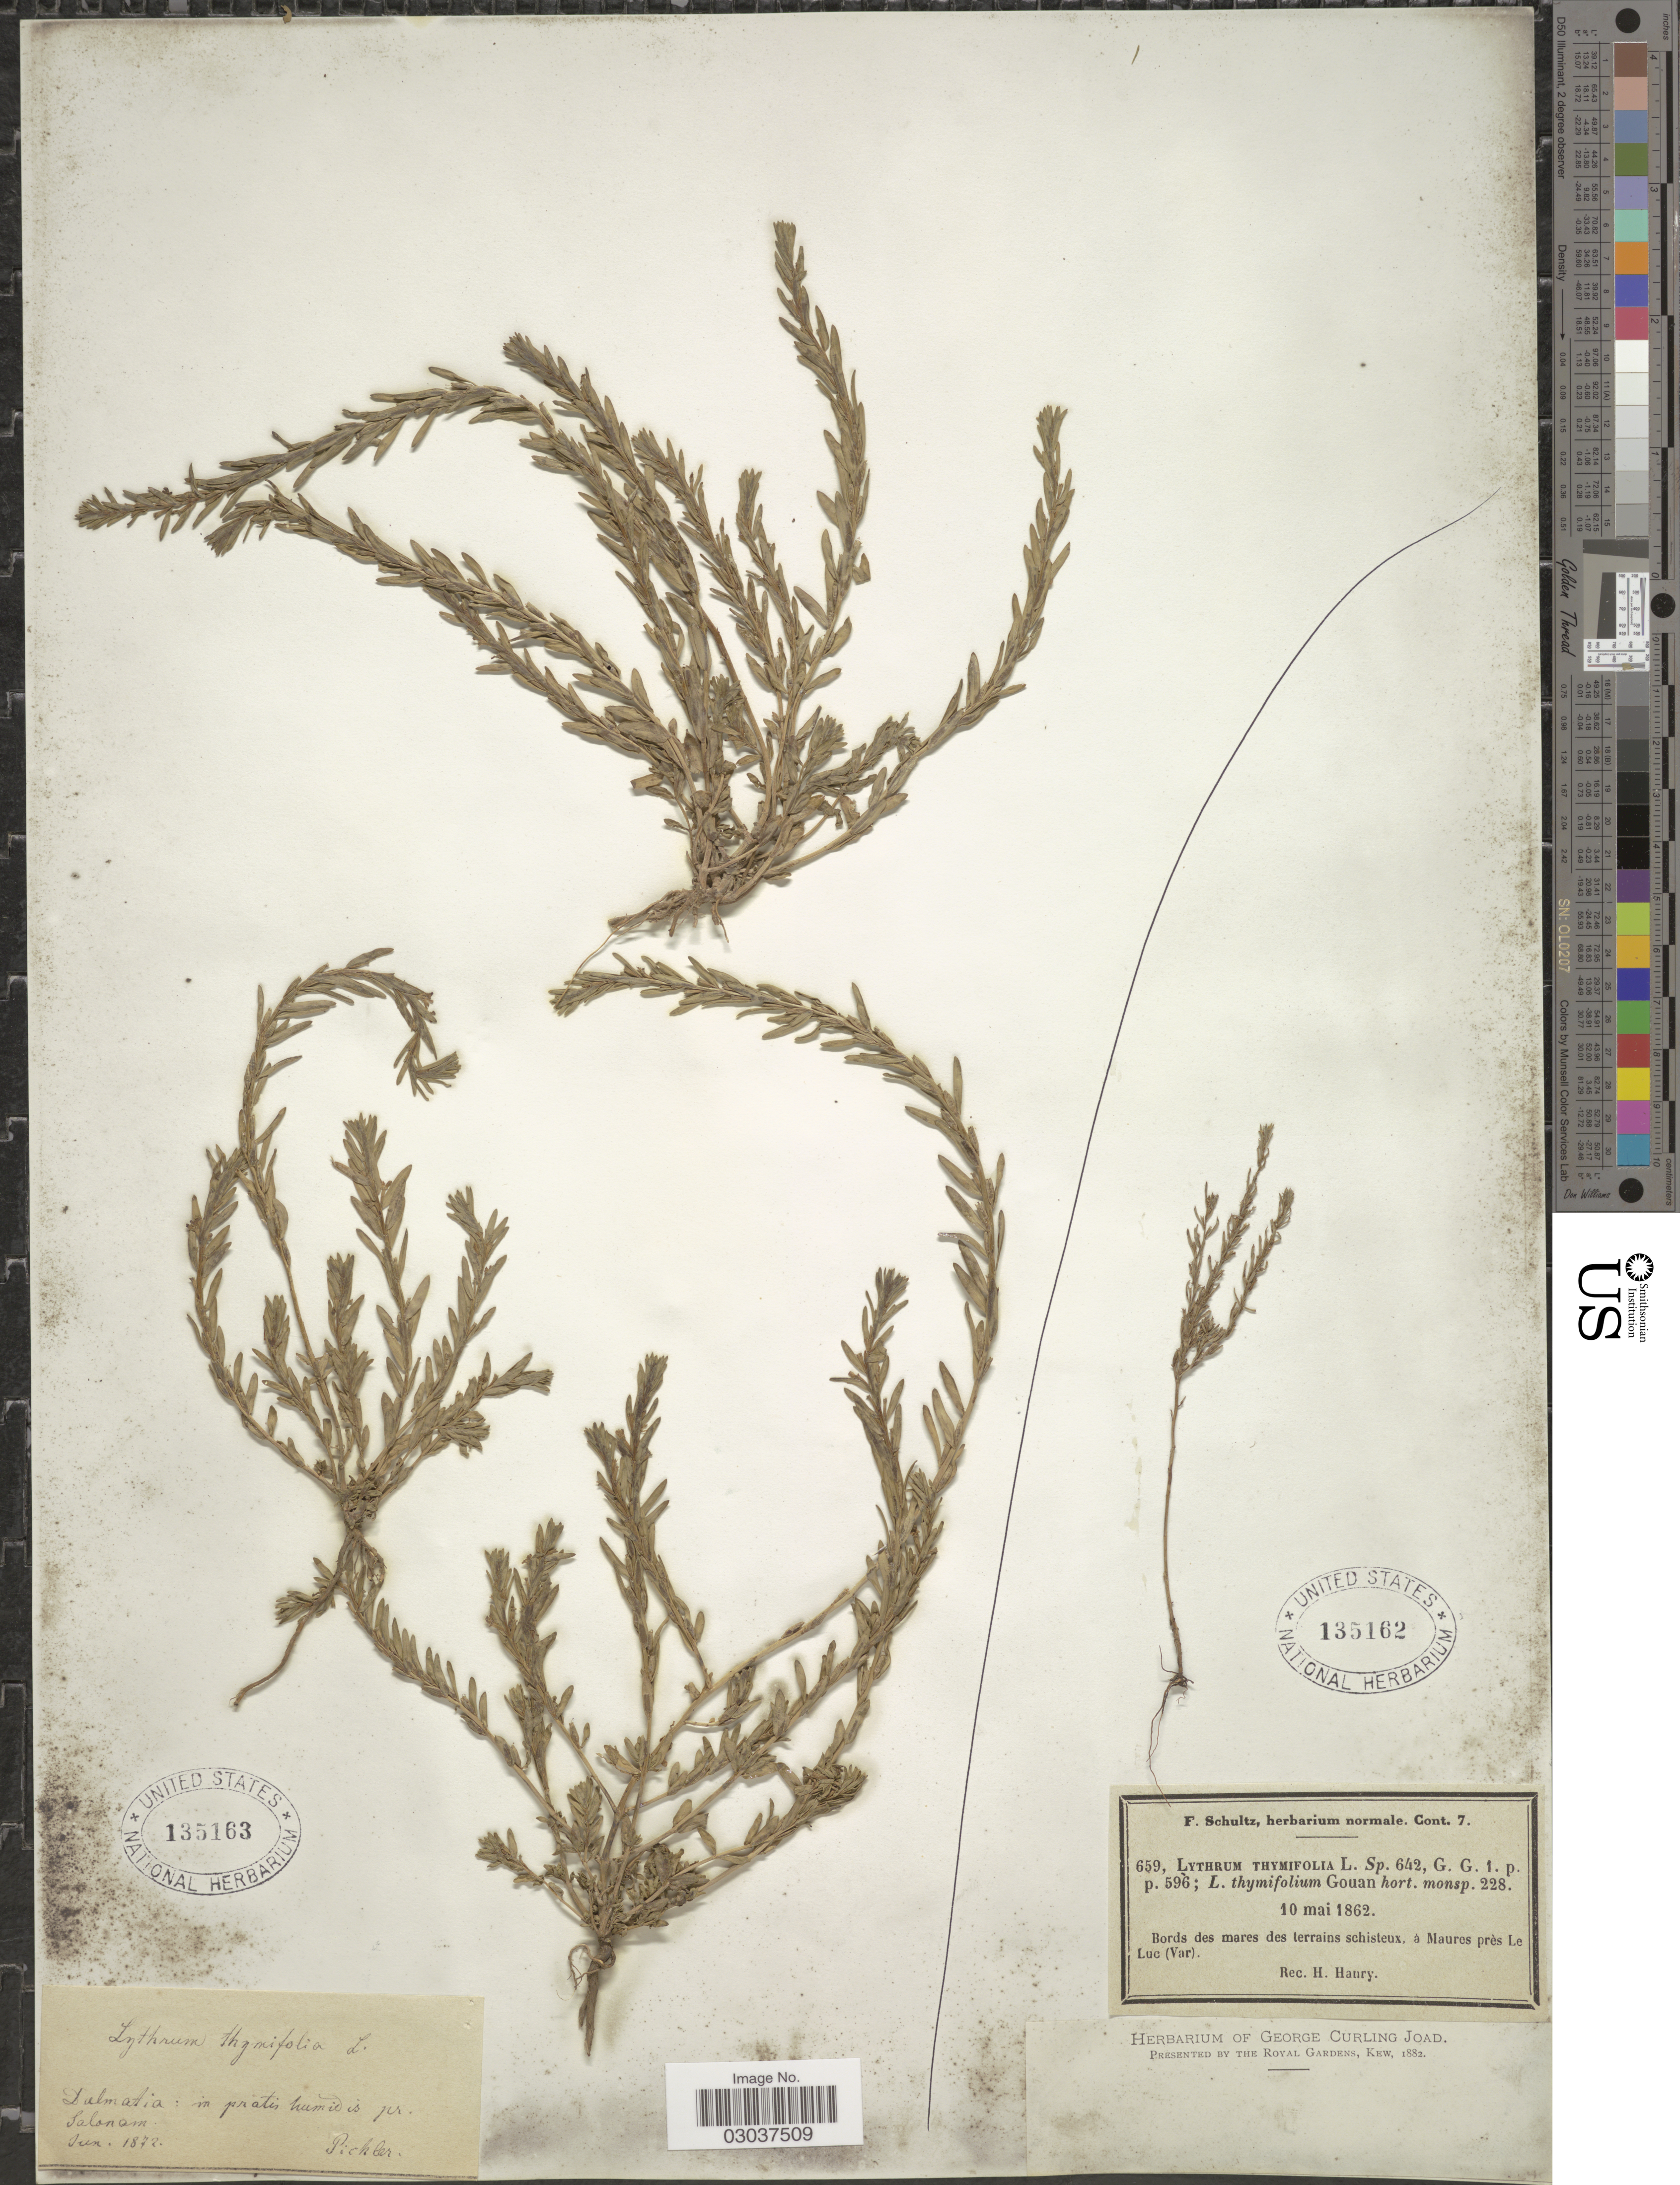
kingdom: Plantae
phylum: Tracheophyta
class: Magnoliopsida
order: Myrtales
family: Lythraceae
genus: Lythrum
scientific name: Lythrum thymifolia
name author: L.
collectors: Pichler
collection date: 1872-06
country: Croatia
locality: Dalmatia: in pratis humidis pr. Salonam.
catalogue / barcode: US 135163-2